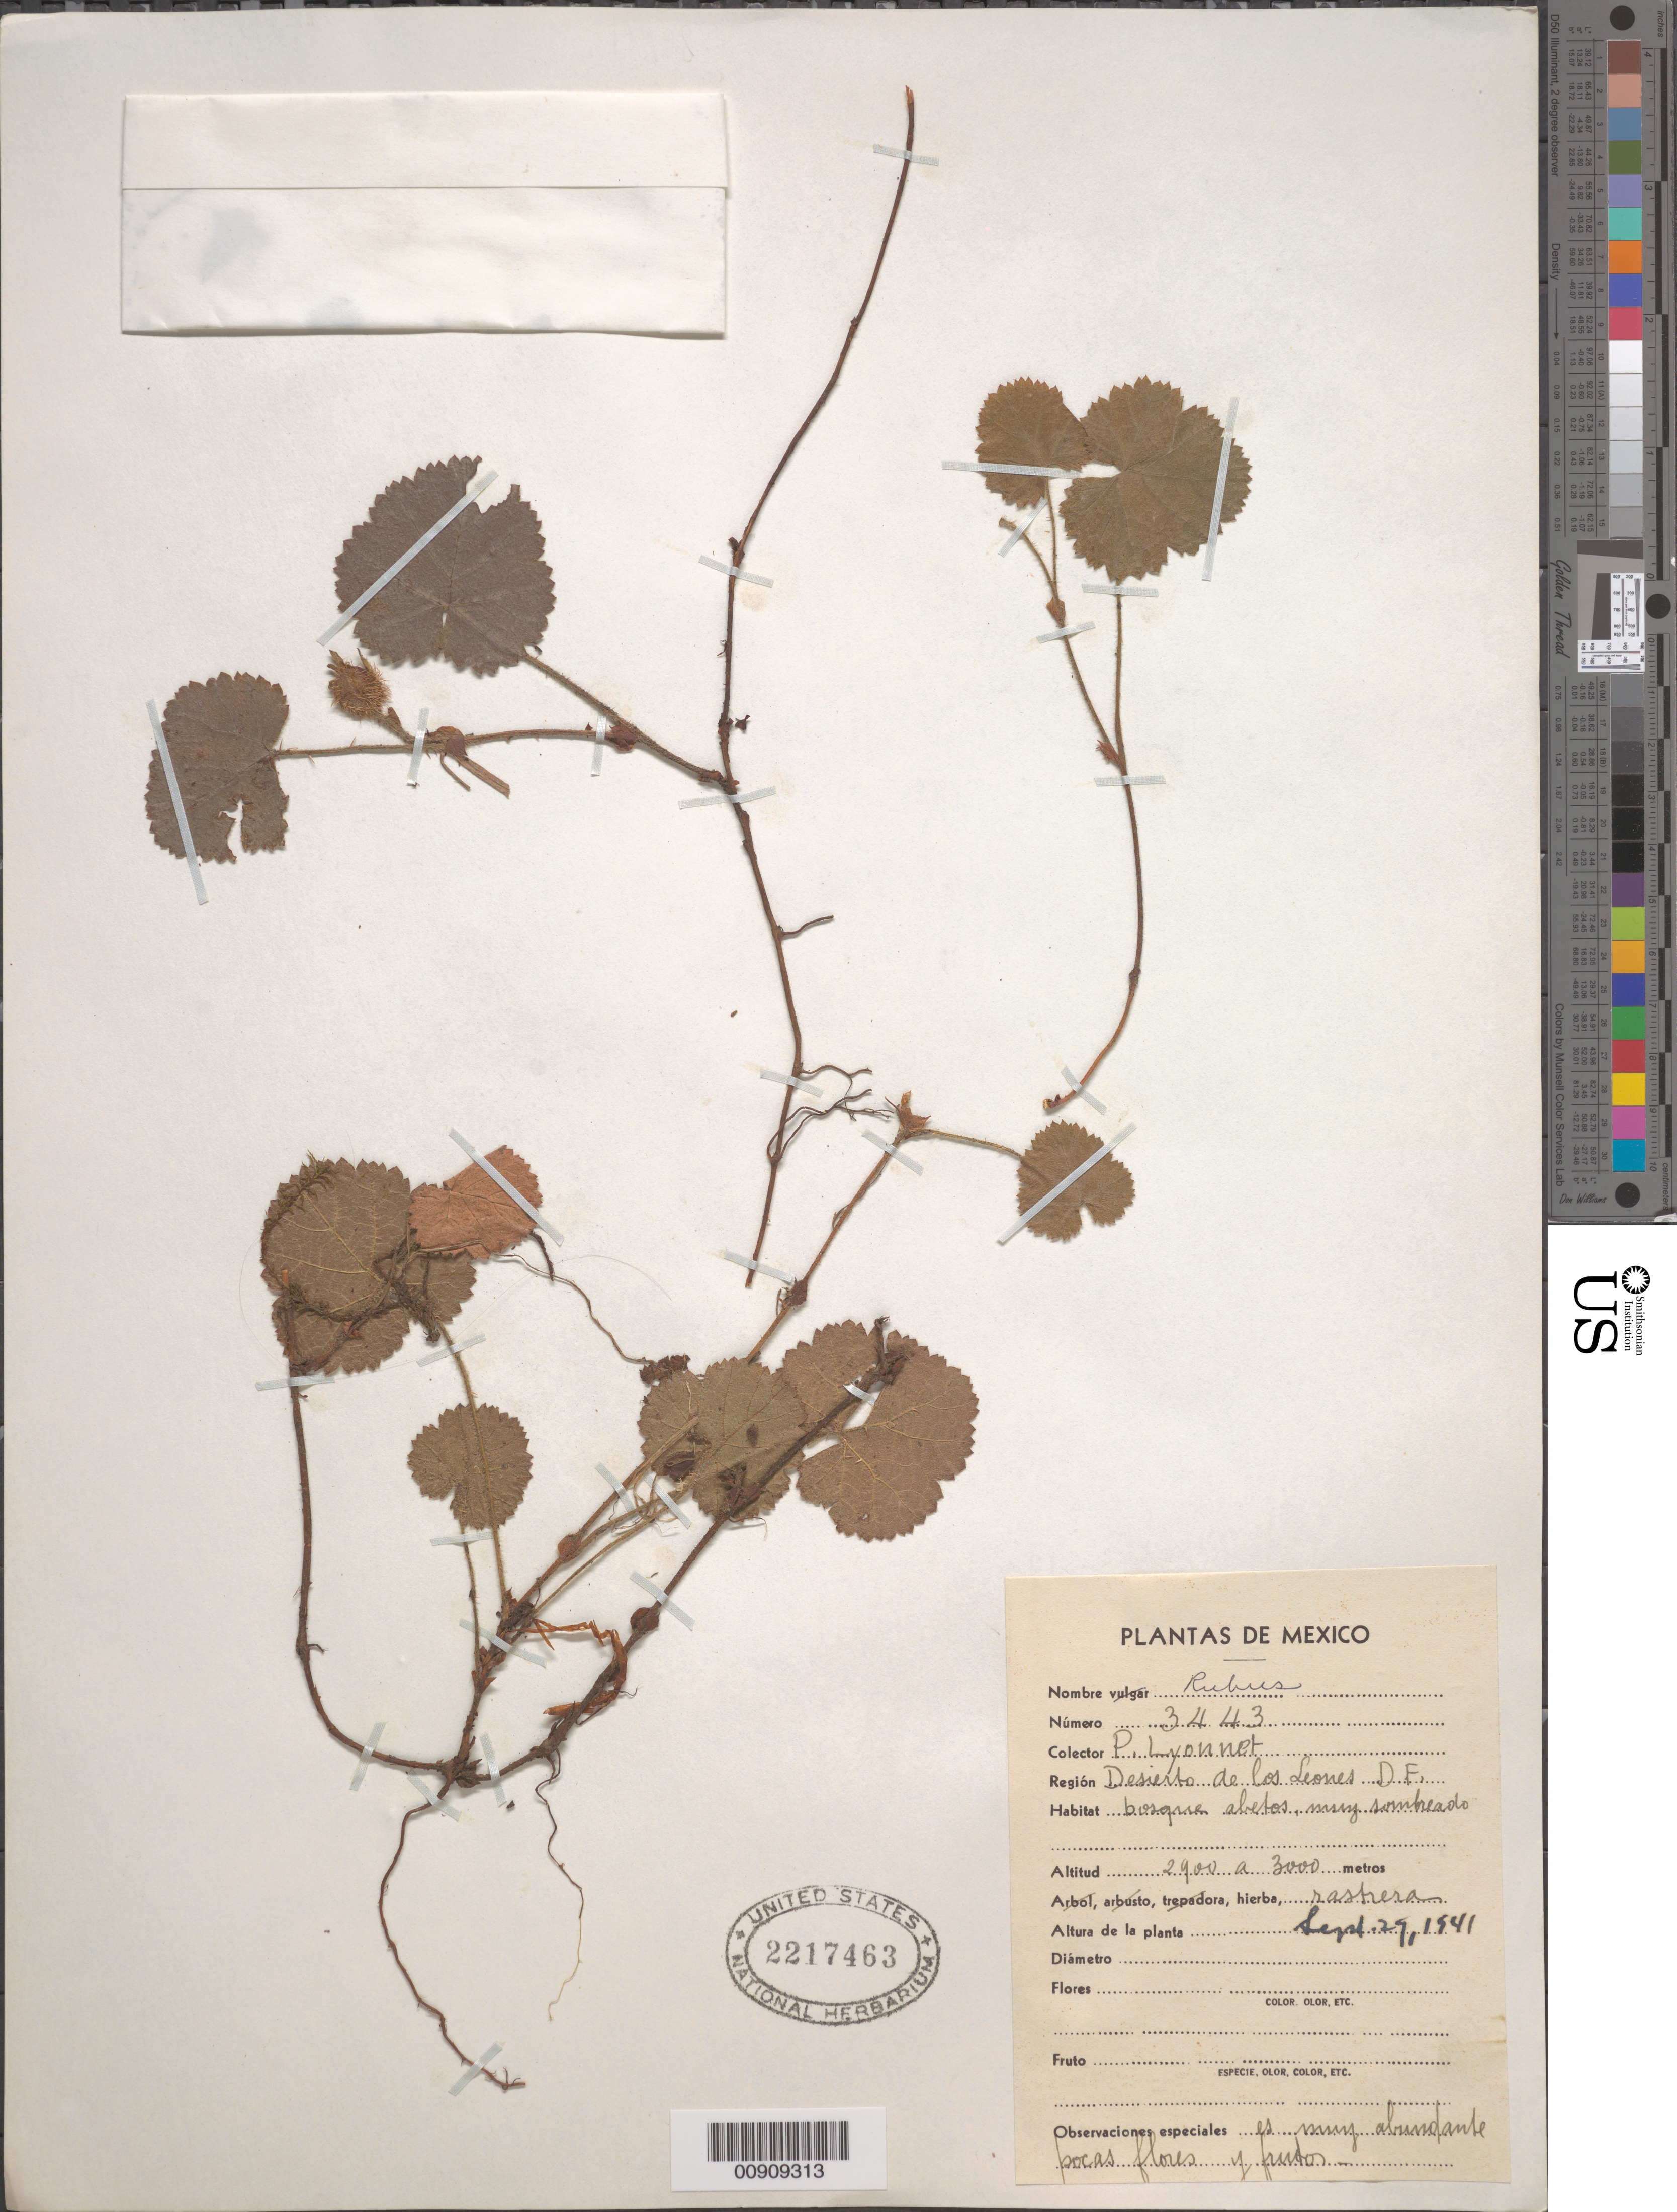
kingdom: Plantae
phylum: Tracheophyta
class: Magnoliopsida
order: Rosales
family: Rosaceae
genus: Rubus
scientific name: Rubus sp.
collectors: Bro. E. Lyonnet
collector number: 3443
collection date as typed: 29 Sep 1941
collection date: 1941-09-29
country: Mexico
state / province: Distrito Federal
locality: Desierto de los Leones, D.F.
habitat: Bosque abetos, muy sombreado.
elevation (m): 3000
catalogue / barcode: US 2217463